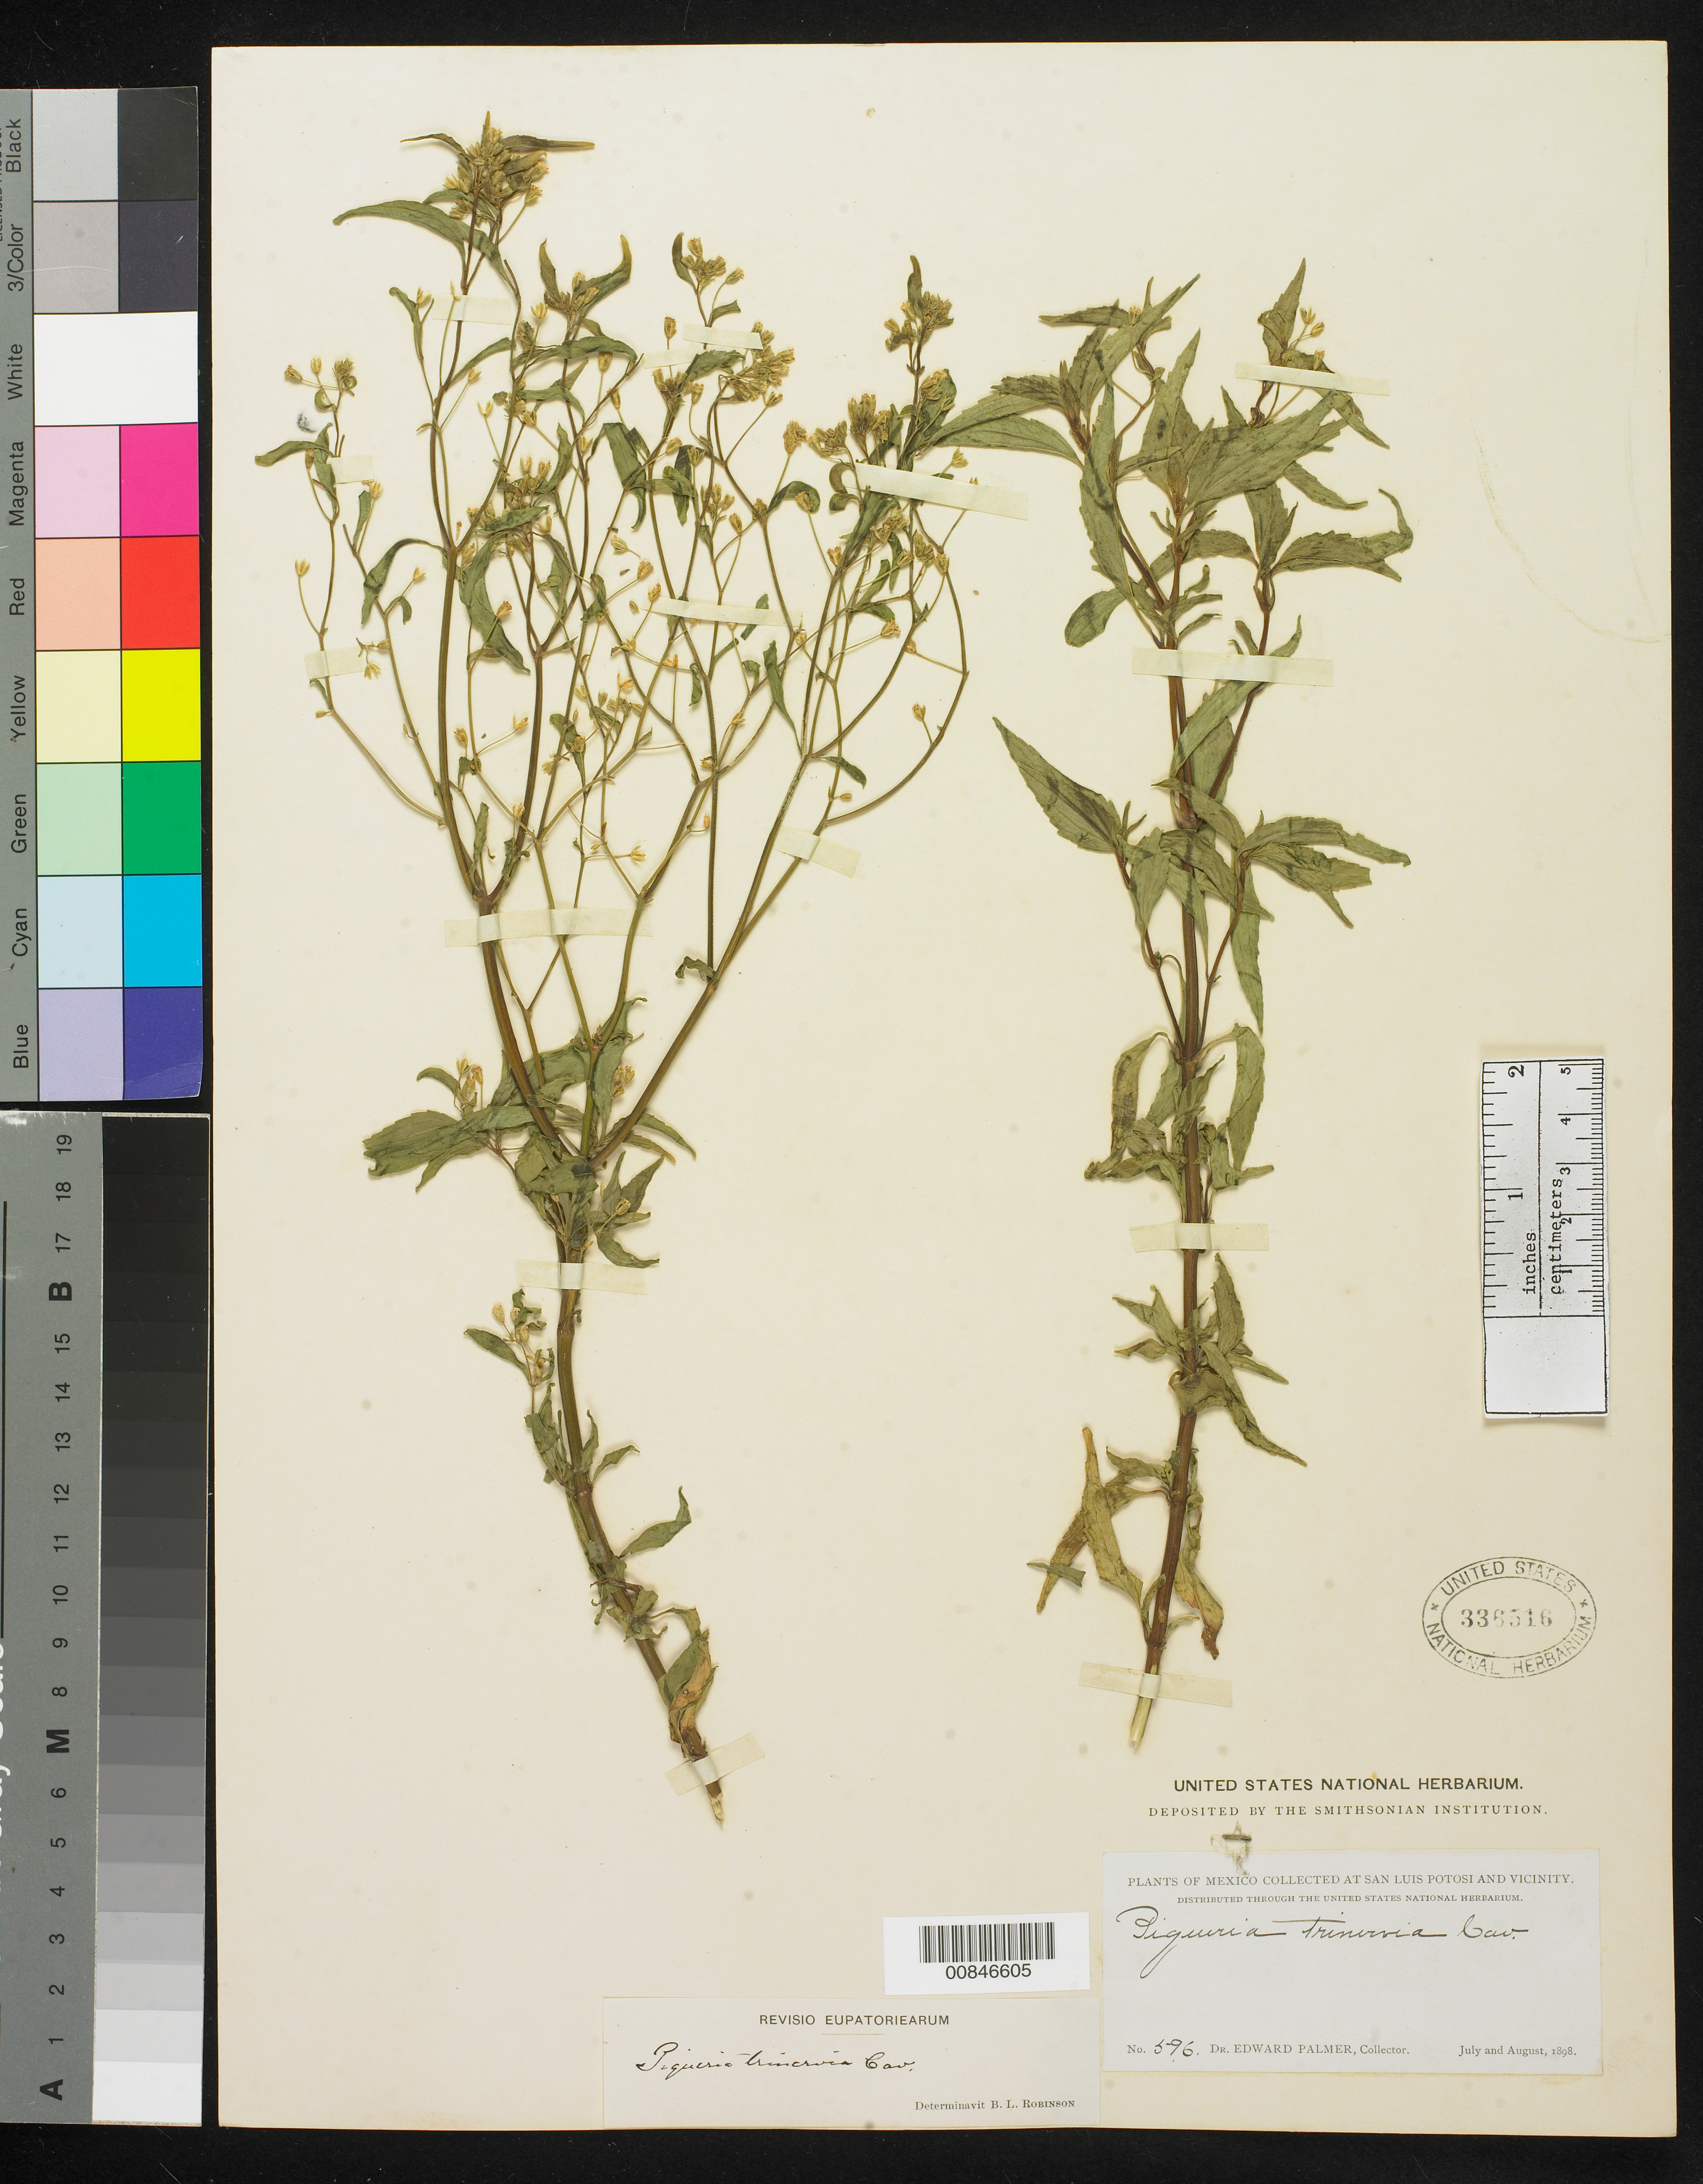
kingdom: Plantae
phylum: Tracheophyta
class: Magnoliopsida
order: Asterales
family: Asteraceae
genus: Piqueria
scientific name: Piqueria trinervia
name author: Cav.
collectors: E. Palmer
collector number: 596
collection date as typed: Jul 1898 to -- Aug 1898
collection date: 1898-07/1898-08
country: Mexico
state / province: San Luis Potosí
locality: San Luis Potosí and vicinity.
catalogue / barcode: US 336516